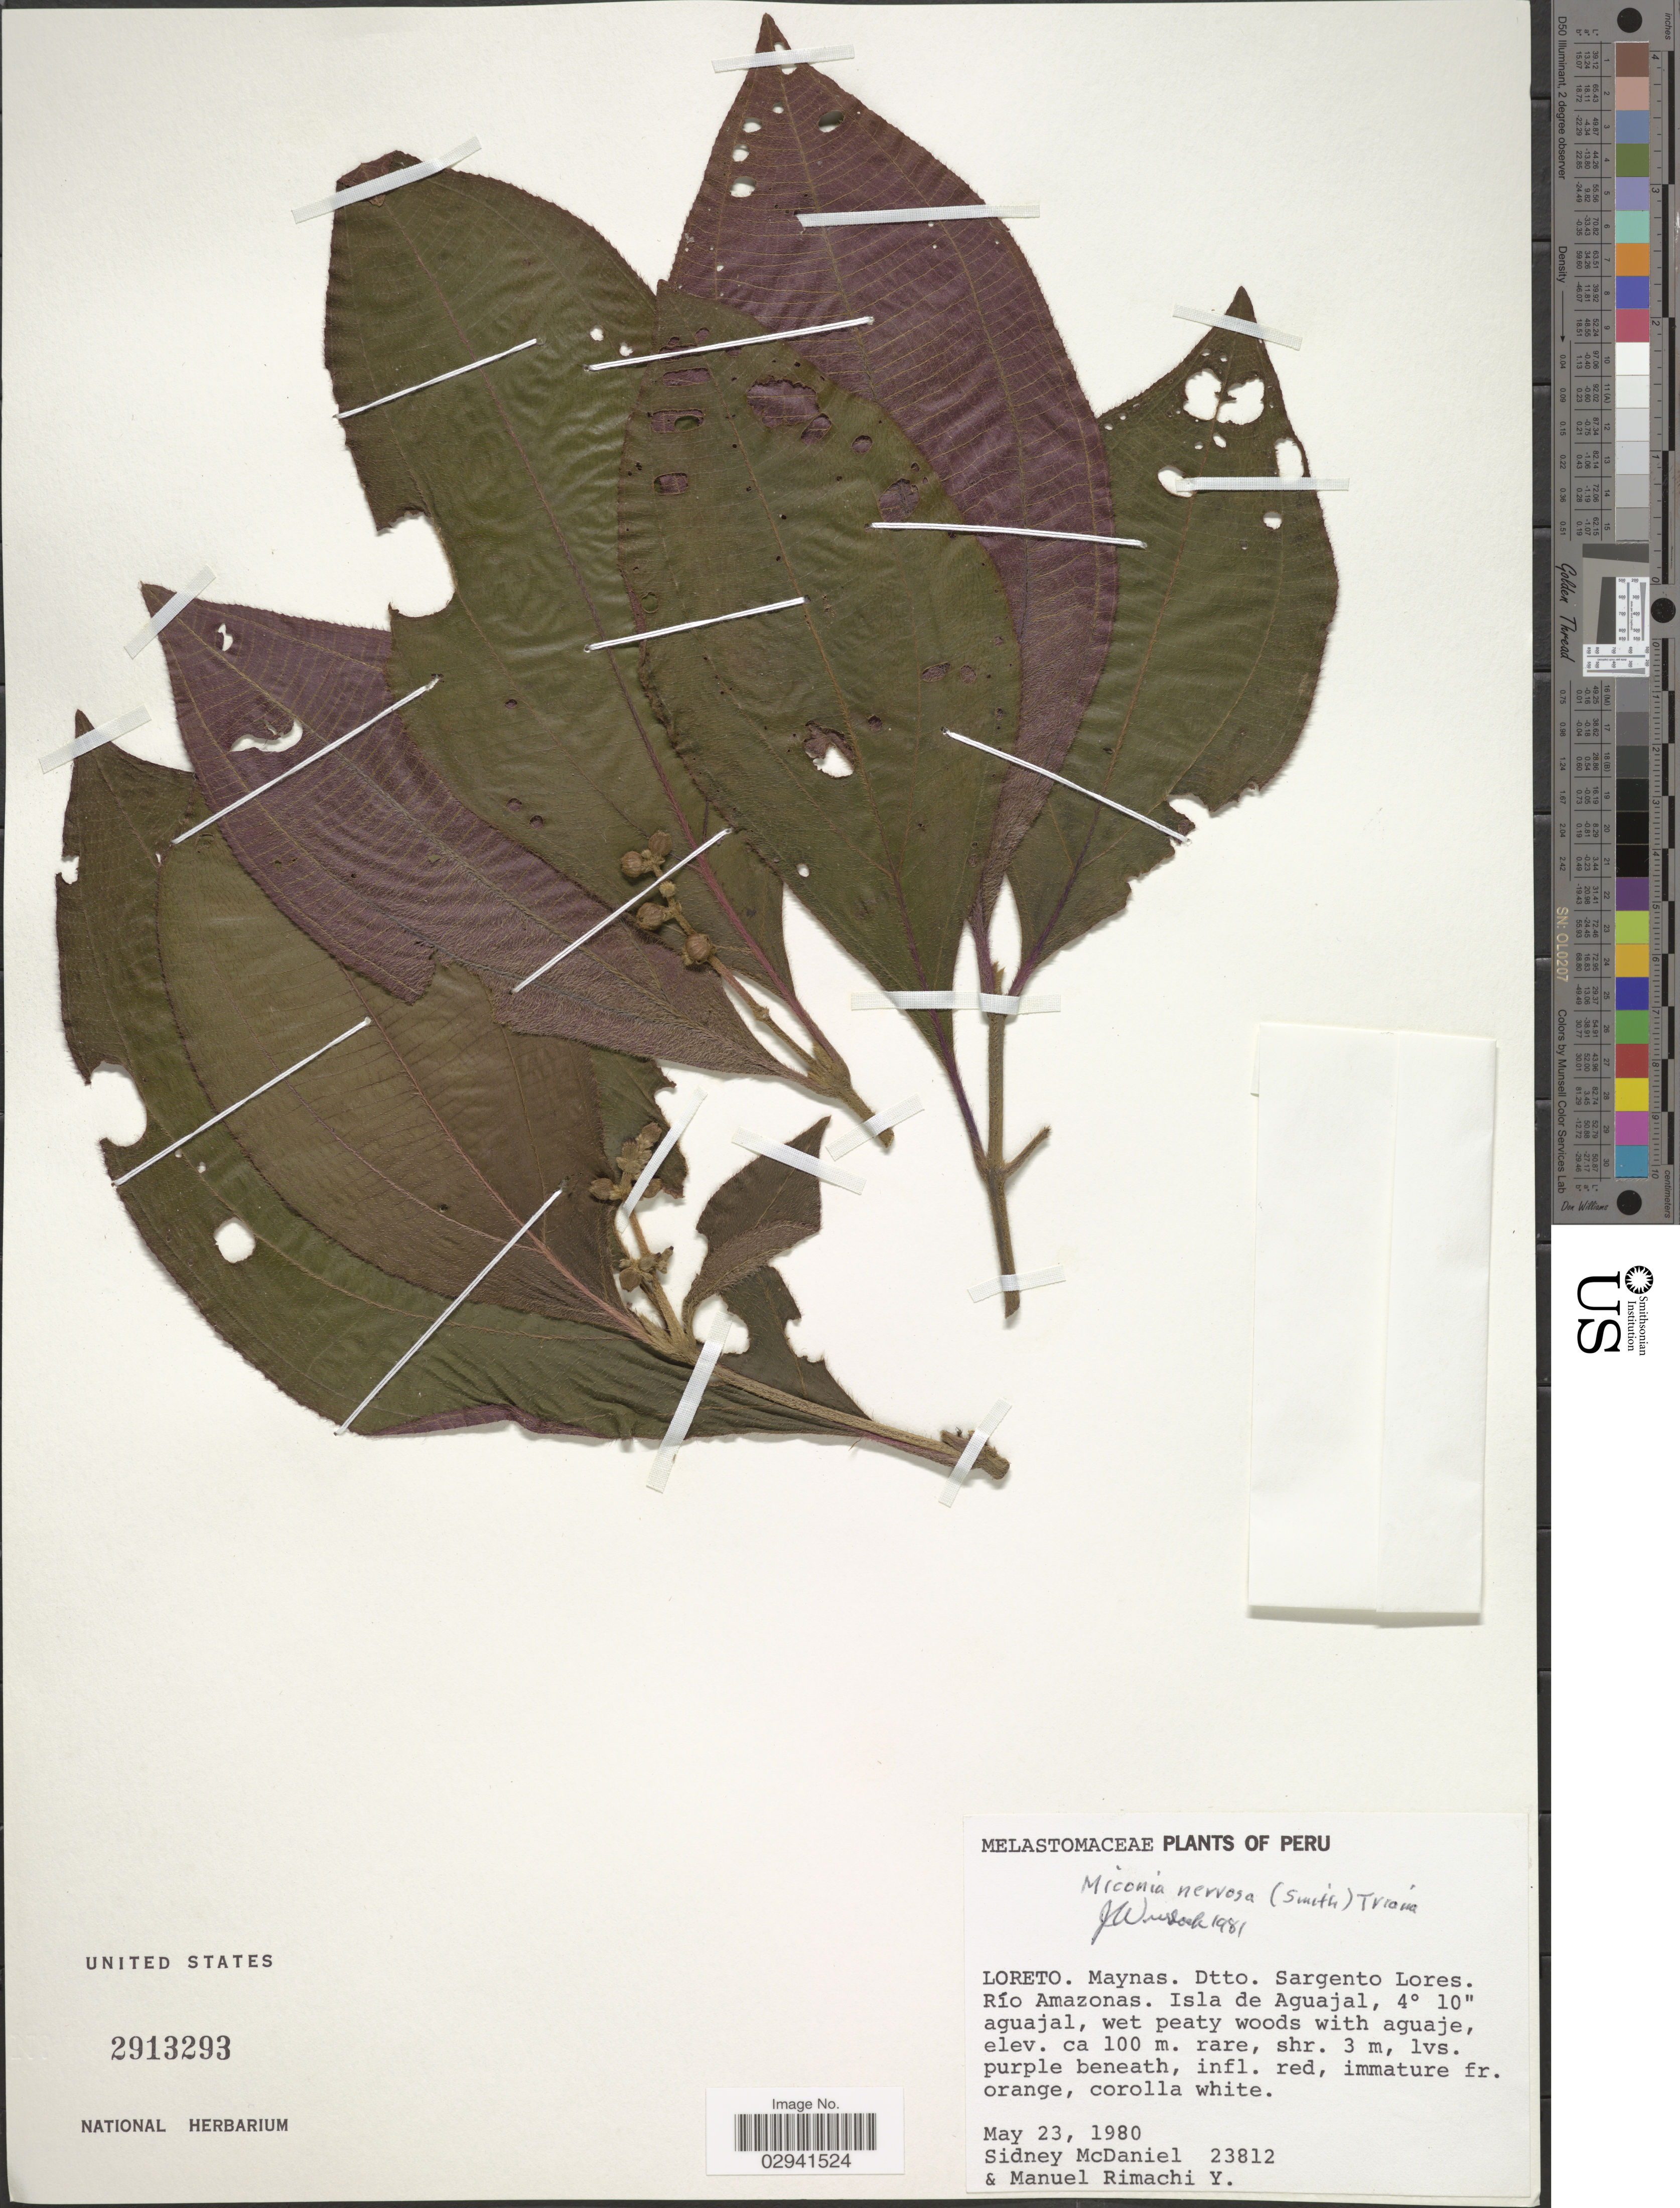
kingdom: Plantae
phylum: Tracheophyta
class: Magnoliopsida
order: Myrtales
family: Melastomataceae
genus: Miconia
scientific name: Miconia nervosa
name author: (Sm.) Triana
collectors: S. McDaniel & M. Rimachi Y.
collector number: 23812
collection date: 1980-05-23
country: Peru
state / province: Loreto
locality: Maynas, Dtto. Sargento Lores, Río Amazonas, Isla de Aguajal.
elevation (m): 100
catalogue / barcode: US 2913293